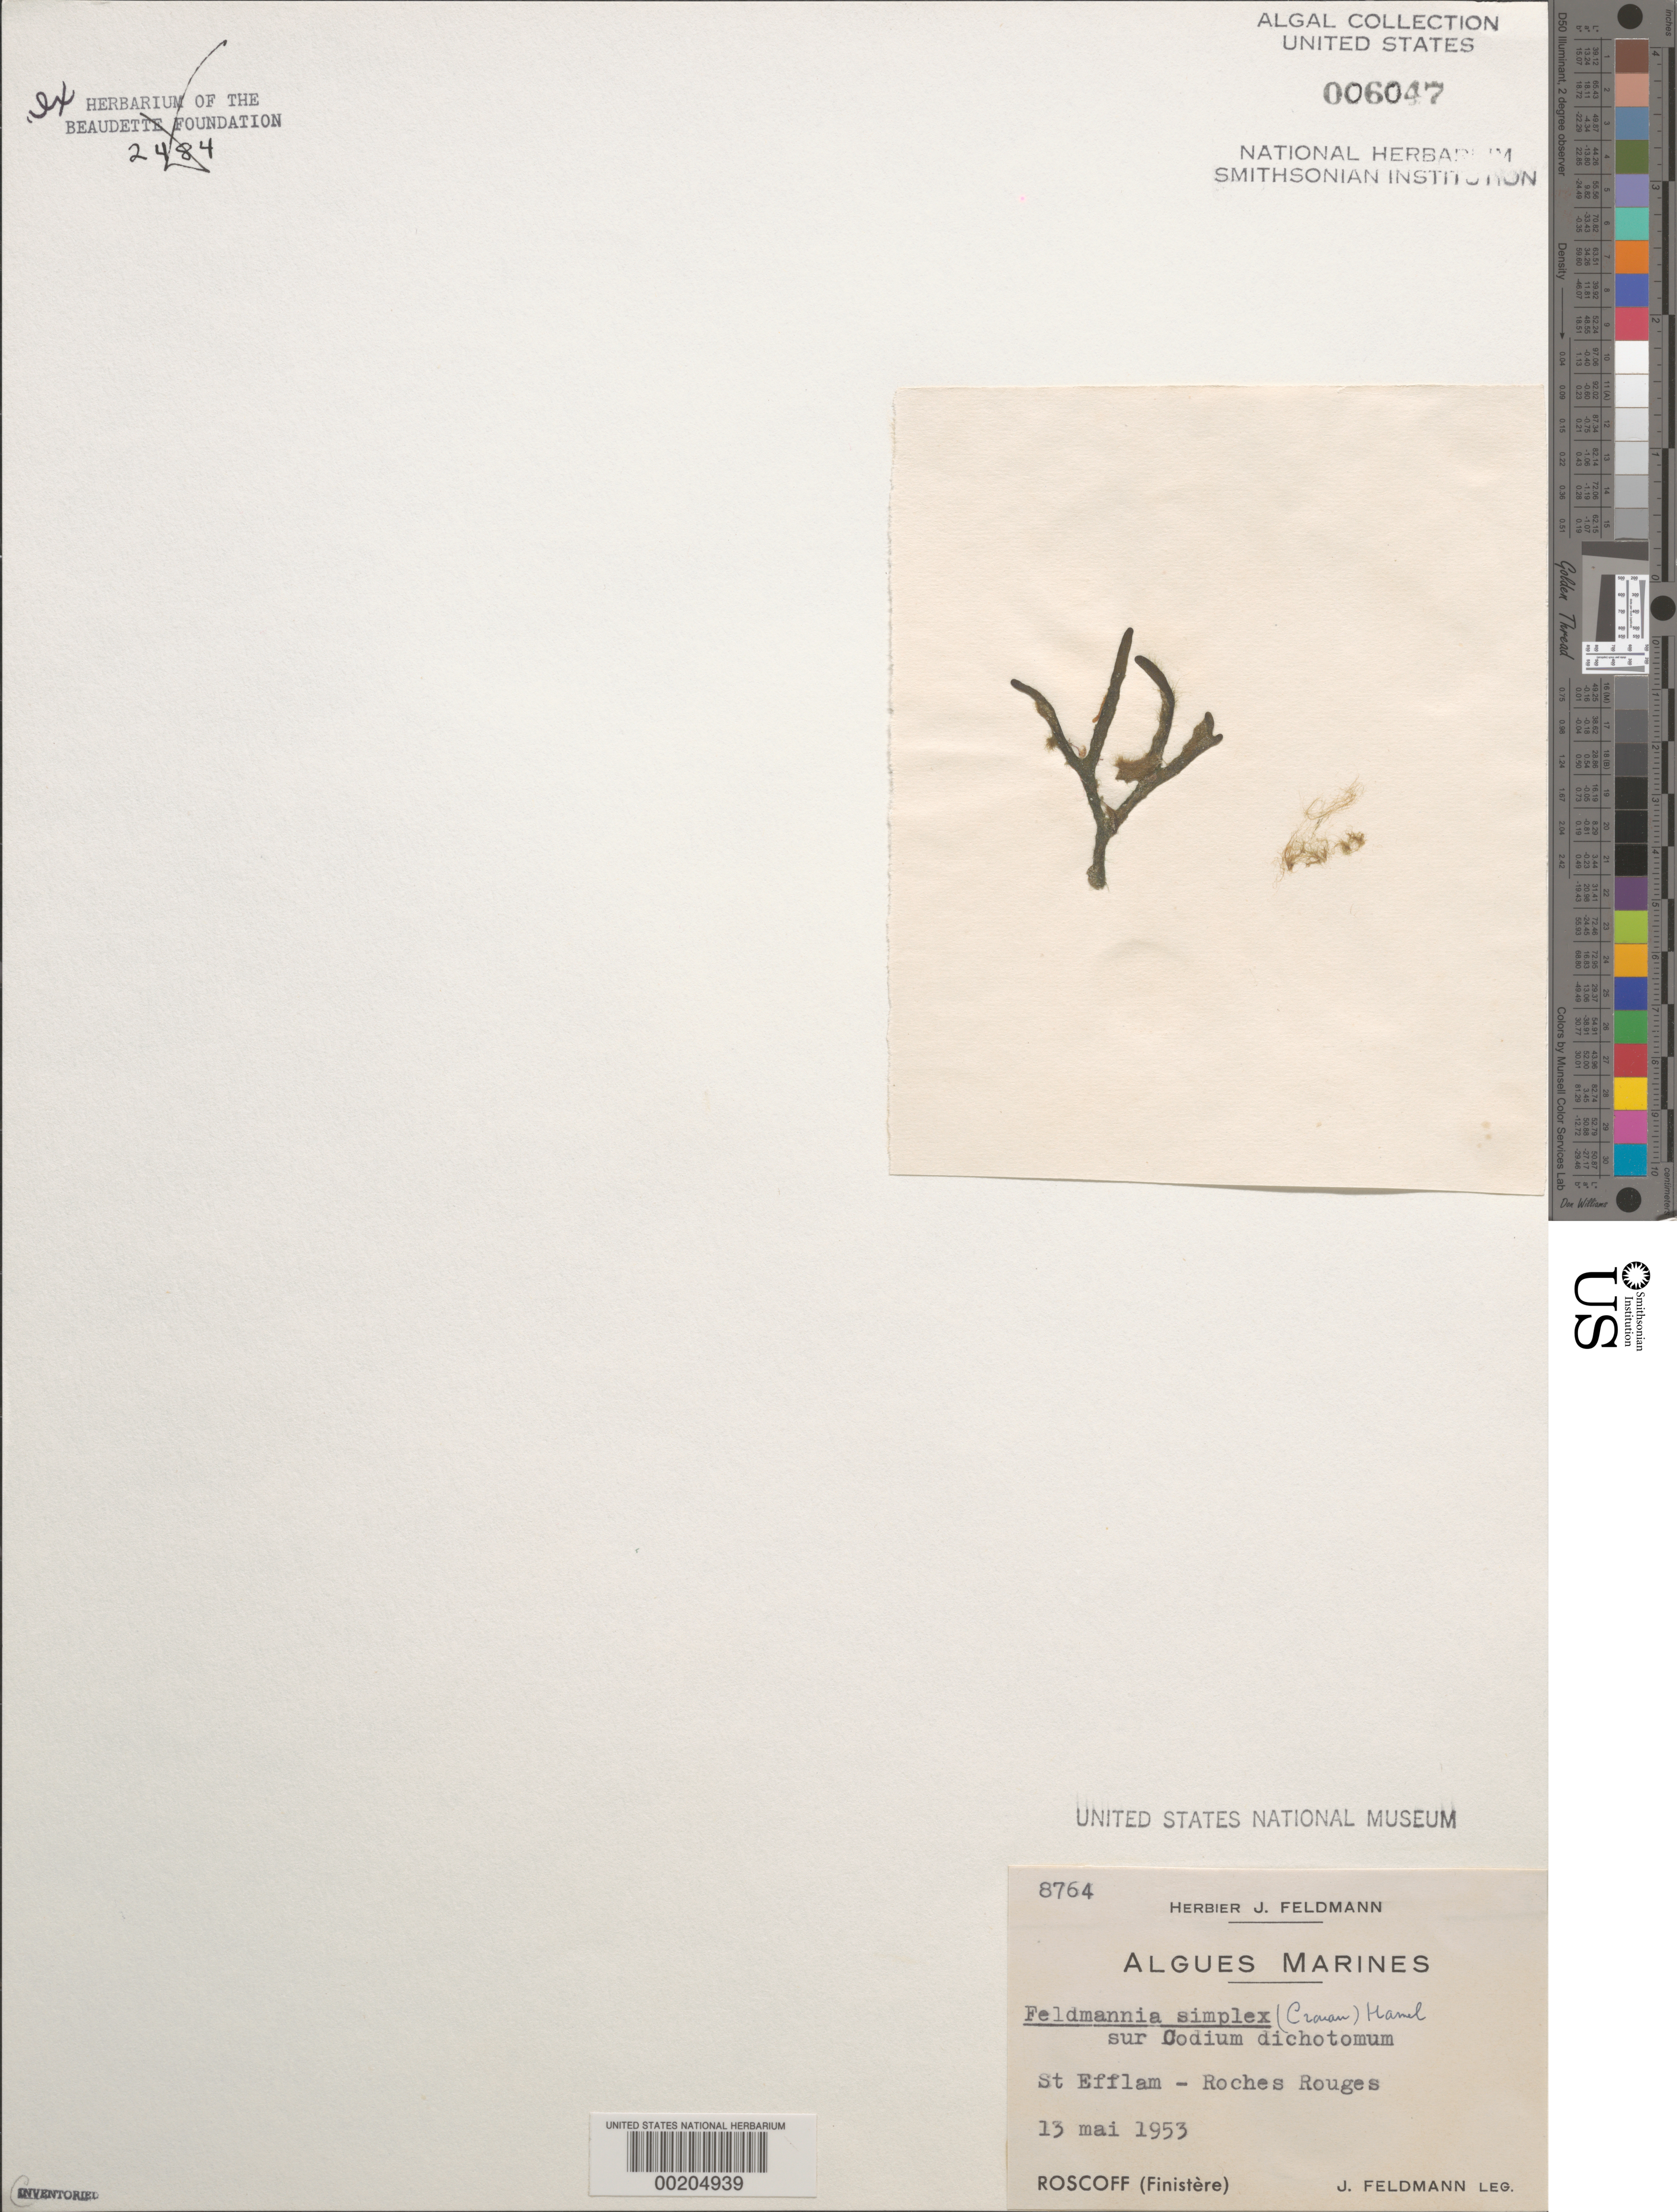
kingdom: Chromista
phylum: Ochrophyta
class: Phaeophyceae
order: Ectocarpales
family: Acinetosporaceae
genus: Feldmannia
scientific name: Feldmannia simplex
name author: (P. Crouan & H. Crouan) G. Hamel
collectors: J. Feldmann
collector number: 8764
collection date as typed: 13 May 1953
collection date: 1953-05-13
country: France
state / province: Bretagne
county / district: Finistère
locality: Roscoff, st. efflam, roches rouges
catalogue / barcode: US 6047